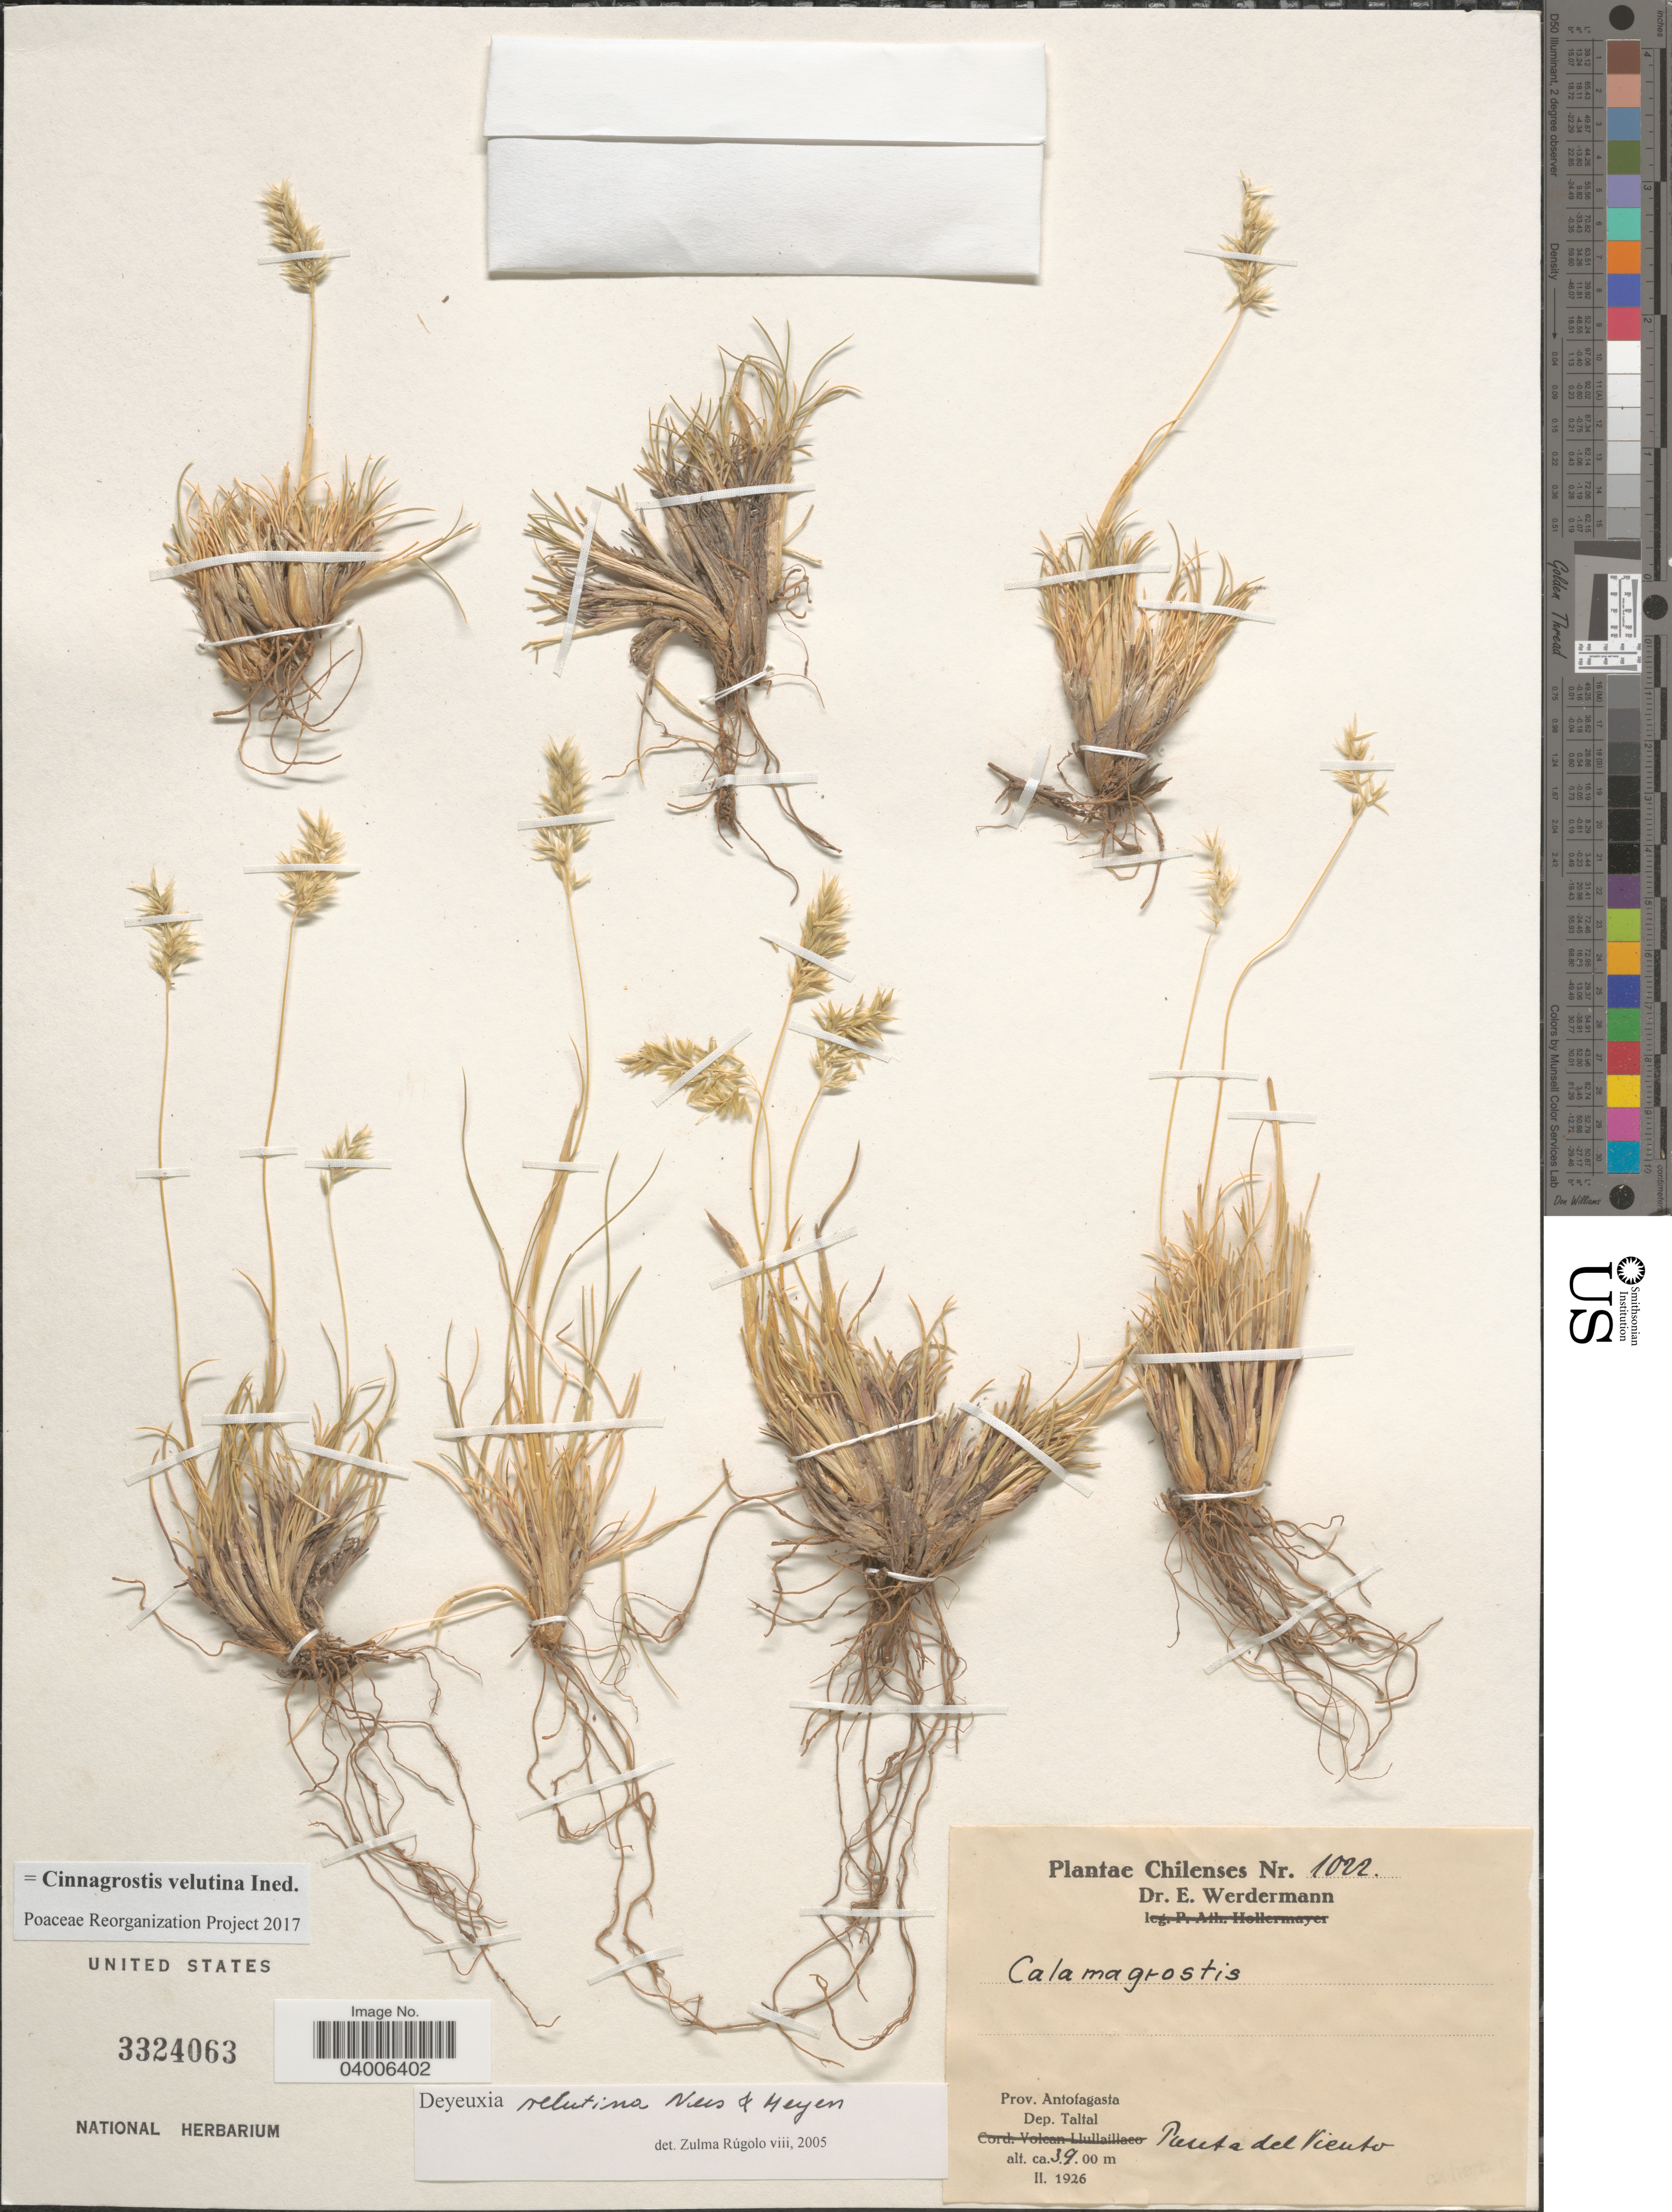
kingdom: Plantae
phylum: Tracheophyta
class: Liliopsida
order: Poales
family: Poaceae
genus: Cinnagrostis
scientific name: Cinnagrostis velutina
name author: (Nees & Meyen) P.M. Peterson et al.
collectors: E. Werdermann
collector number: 1022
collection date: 1926-02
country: Chile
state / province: Antofagasta (II)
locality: Dep. Taltal. Punta del Viento.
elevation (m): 3900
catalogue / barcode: US 3324063